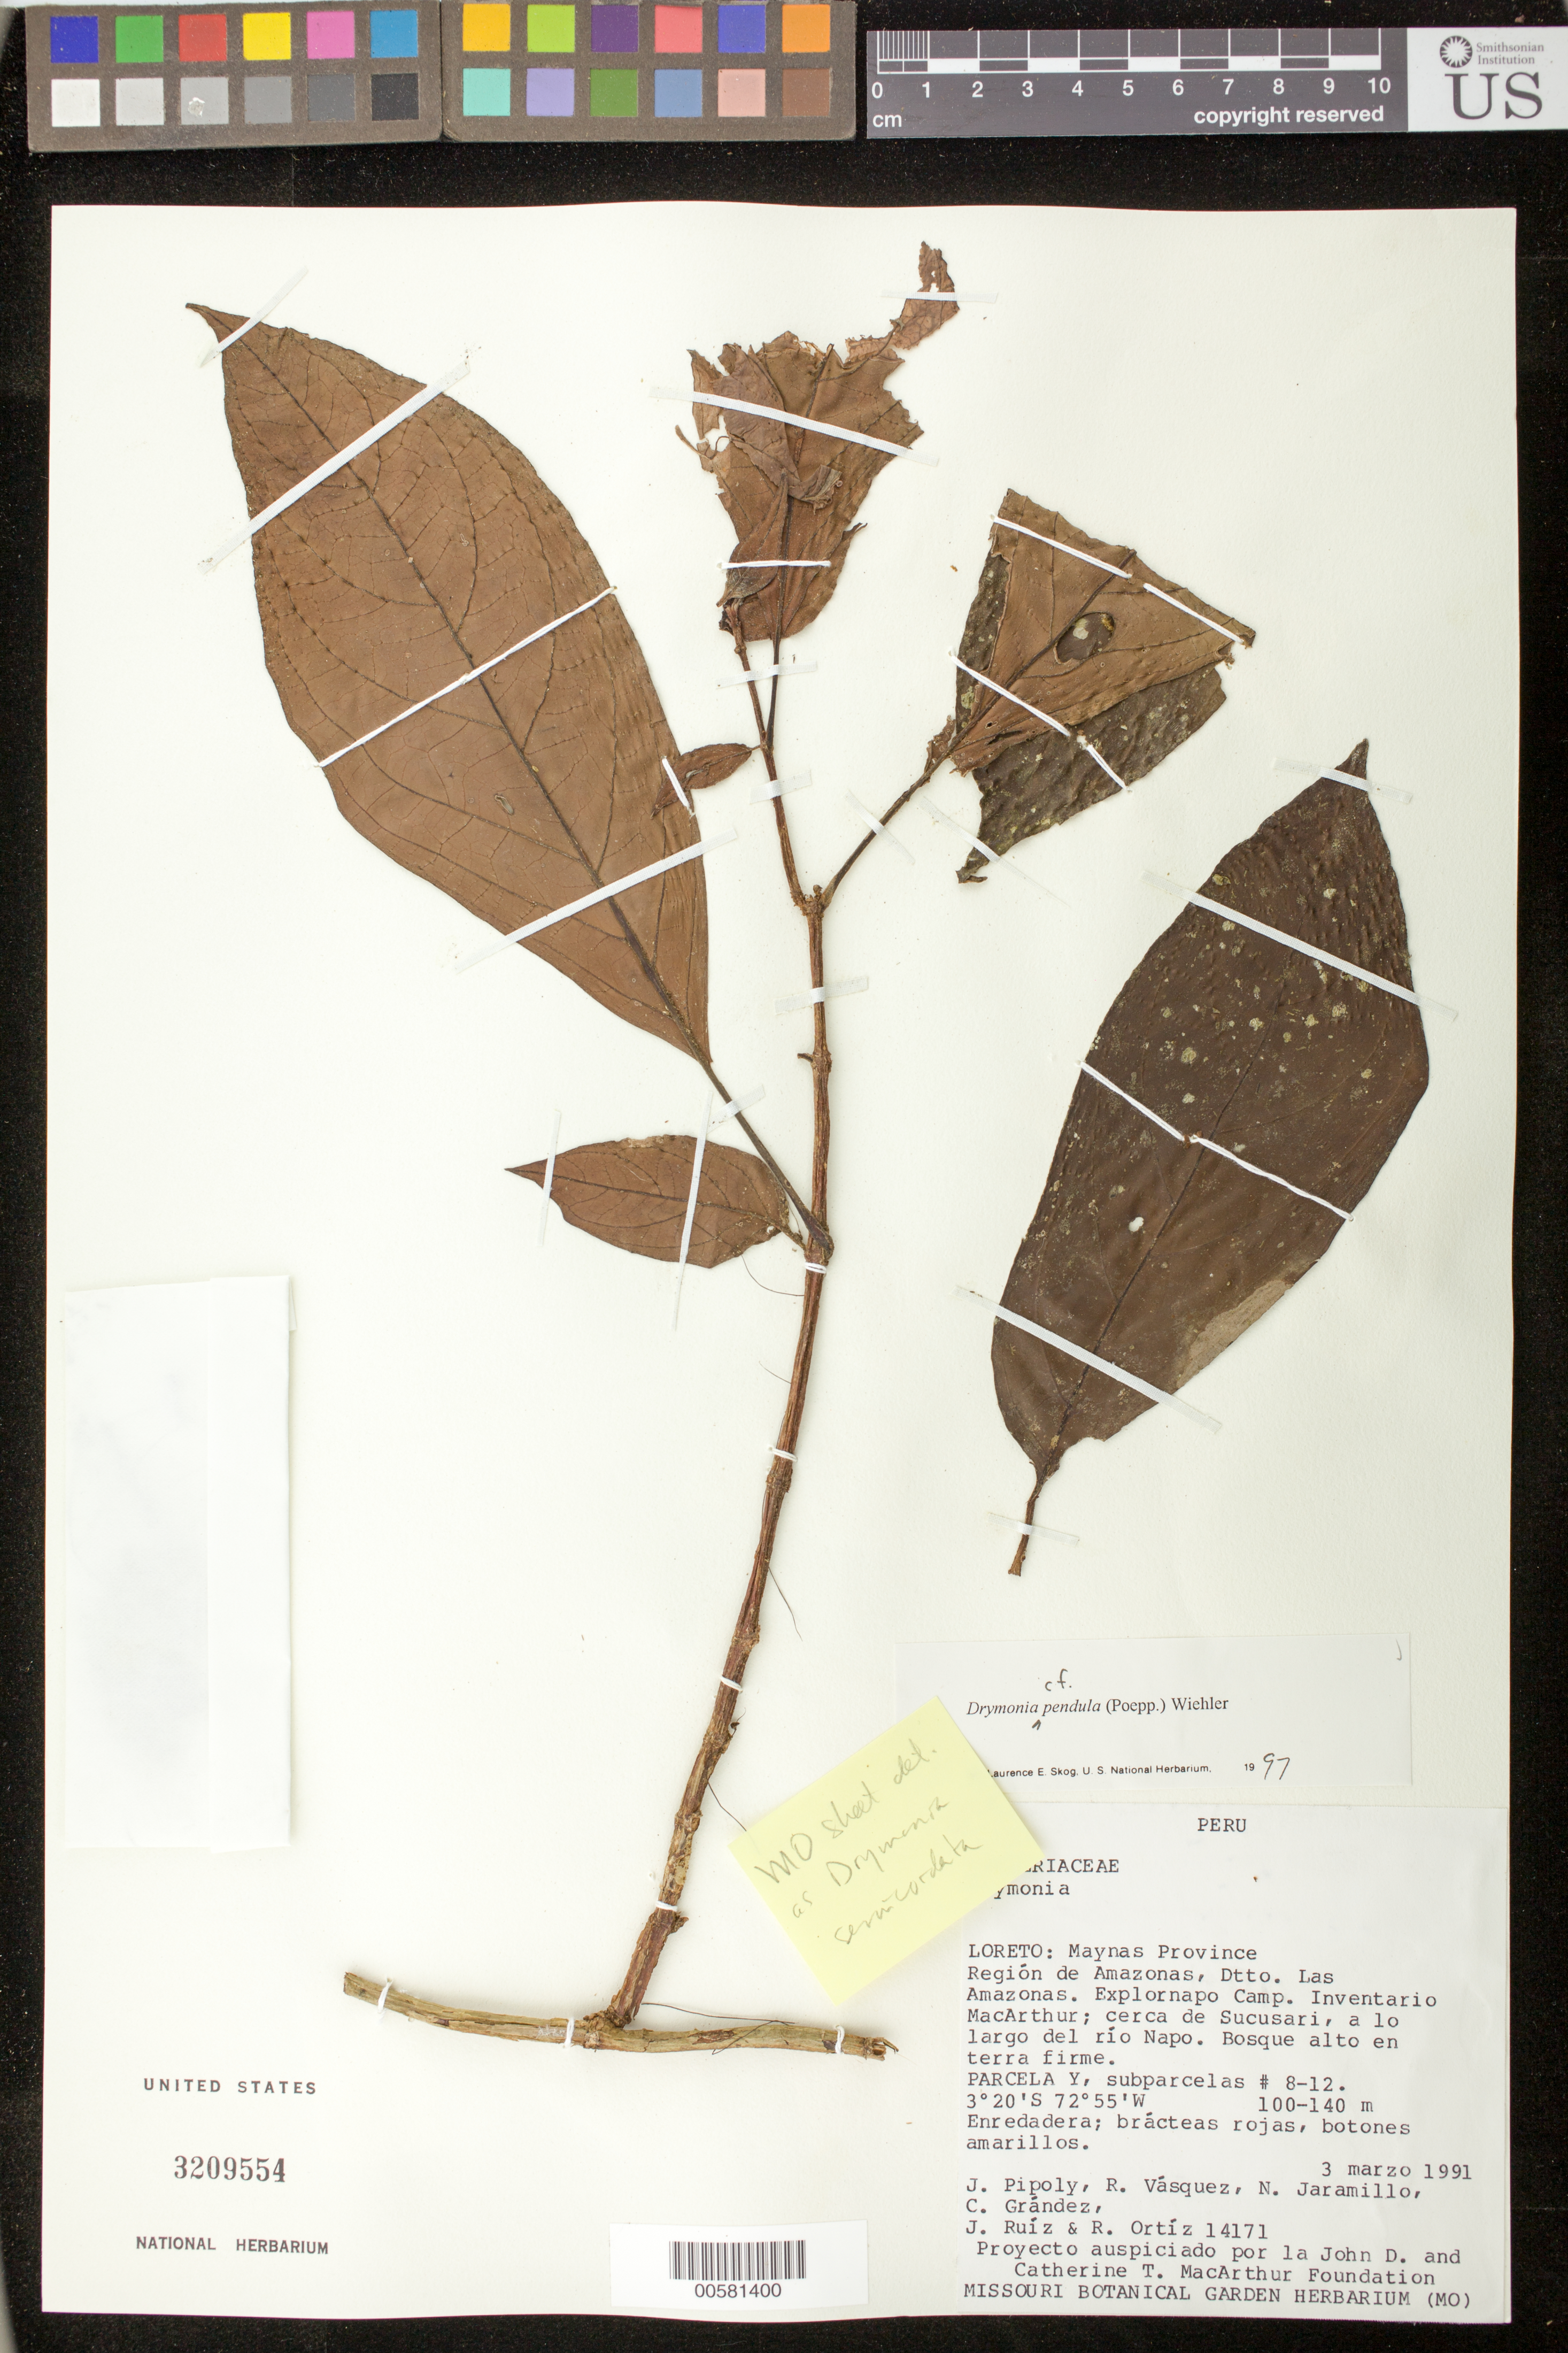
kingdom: Plantae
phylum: Tracheophyta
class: Magnoliopsida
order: Lamiales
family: Gesneriaceae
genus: Drymonia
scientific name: Drymonia semicordata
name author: (Poepp.) Wiehler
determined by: Skog, Laurence E.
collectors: J. J. Pipoly & et al.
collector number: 14171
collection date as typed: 03 Mar 1991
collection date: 1991-03-03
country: Peru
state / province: Loreto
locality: Prov. Maynas; región de Amazonas, dtto. Las Amazonas; Explornapo Camp, Inventario MacArthur; cerca de Sucusari, a lo largo del río Napo; Parcela Y, subparcelas #8-12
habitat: Bosque alto en terra firme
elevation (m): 100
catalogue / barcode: US 3209554